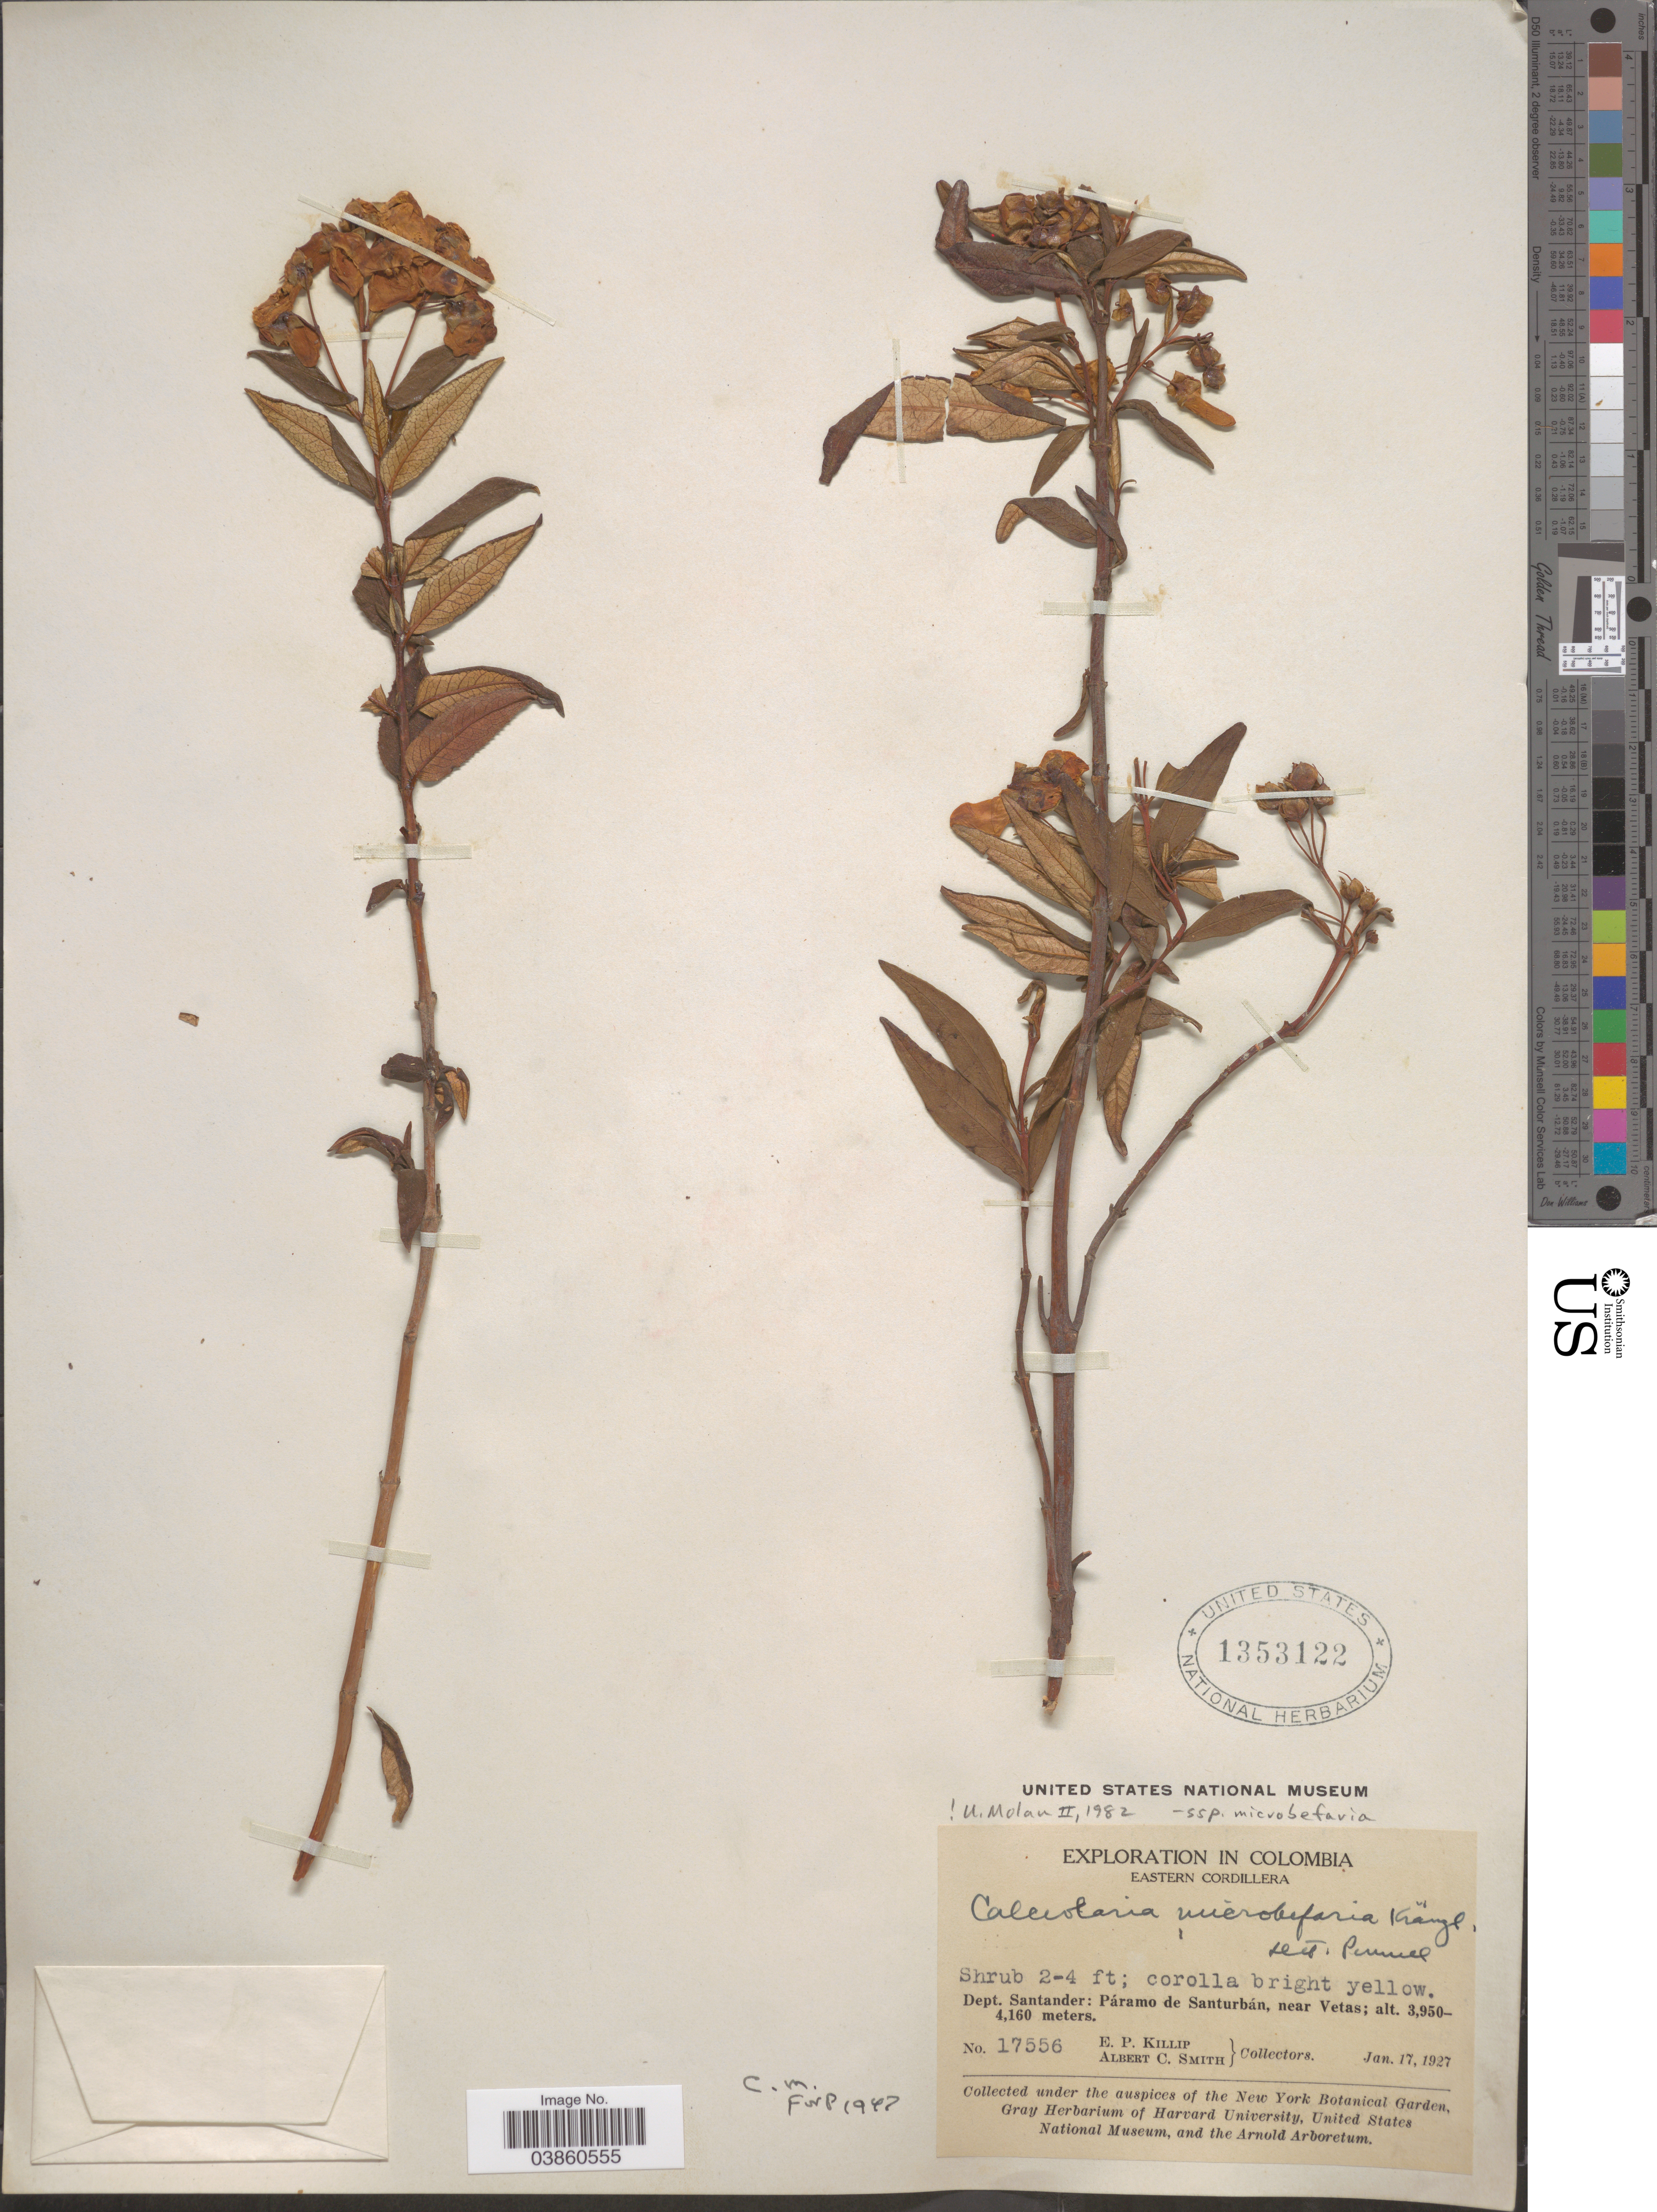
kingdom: Plantae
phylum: Tracheophyta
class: Magnoliopsida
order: Lamiales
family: Calceolariaceae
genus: Calceolaria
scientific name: Calceolaria microbefaria subsp. microbefaria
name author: Kränzl.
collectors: E. P. Killip & A. C. Smith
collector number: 17556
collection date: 1927-01-17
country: Colombia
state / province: Santander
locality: Eastern Cordillera. Dept. Santander: Páramo de Santurbán, near Vetas.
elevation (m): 3950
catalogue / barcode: US 1353122